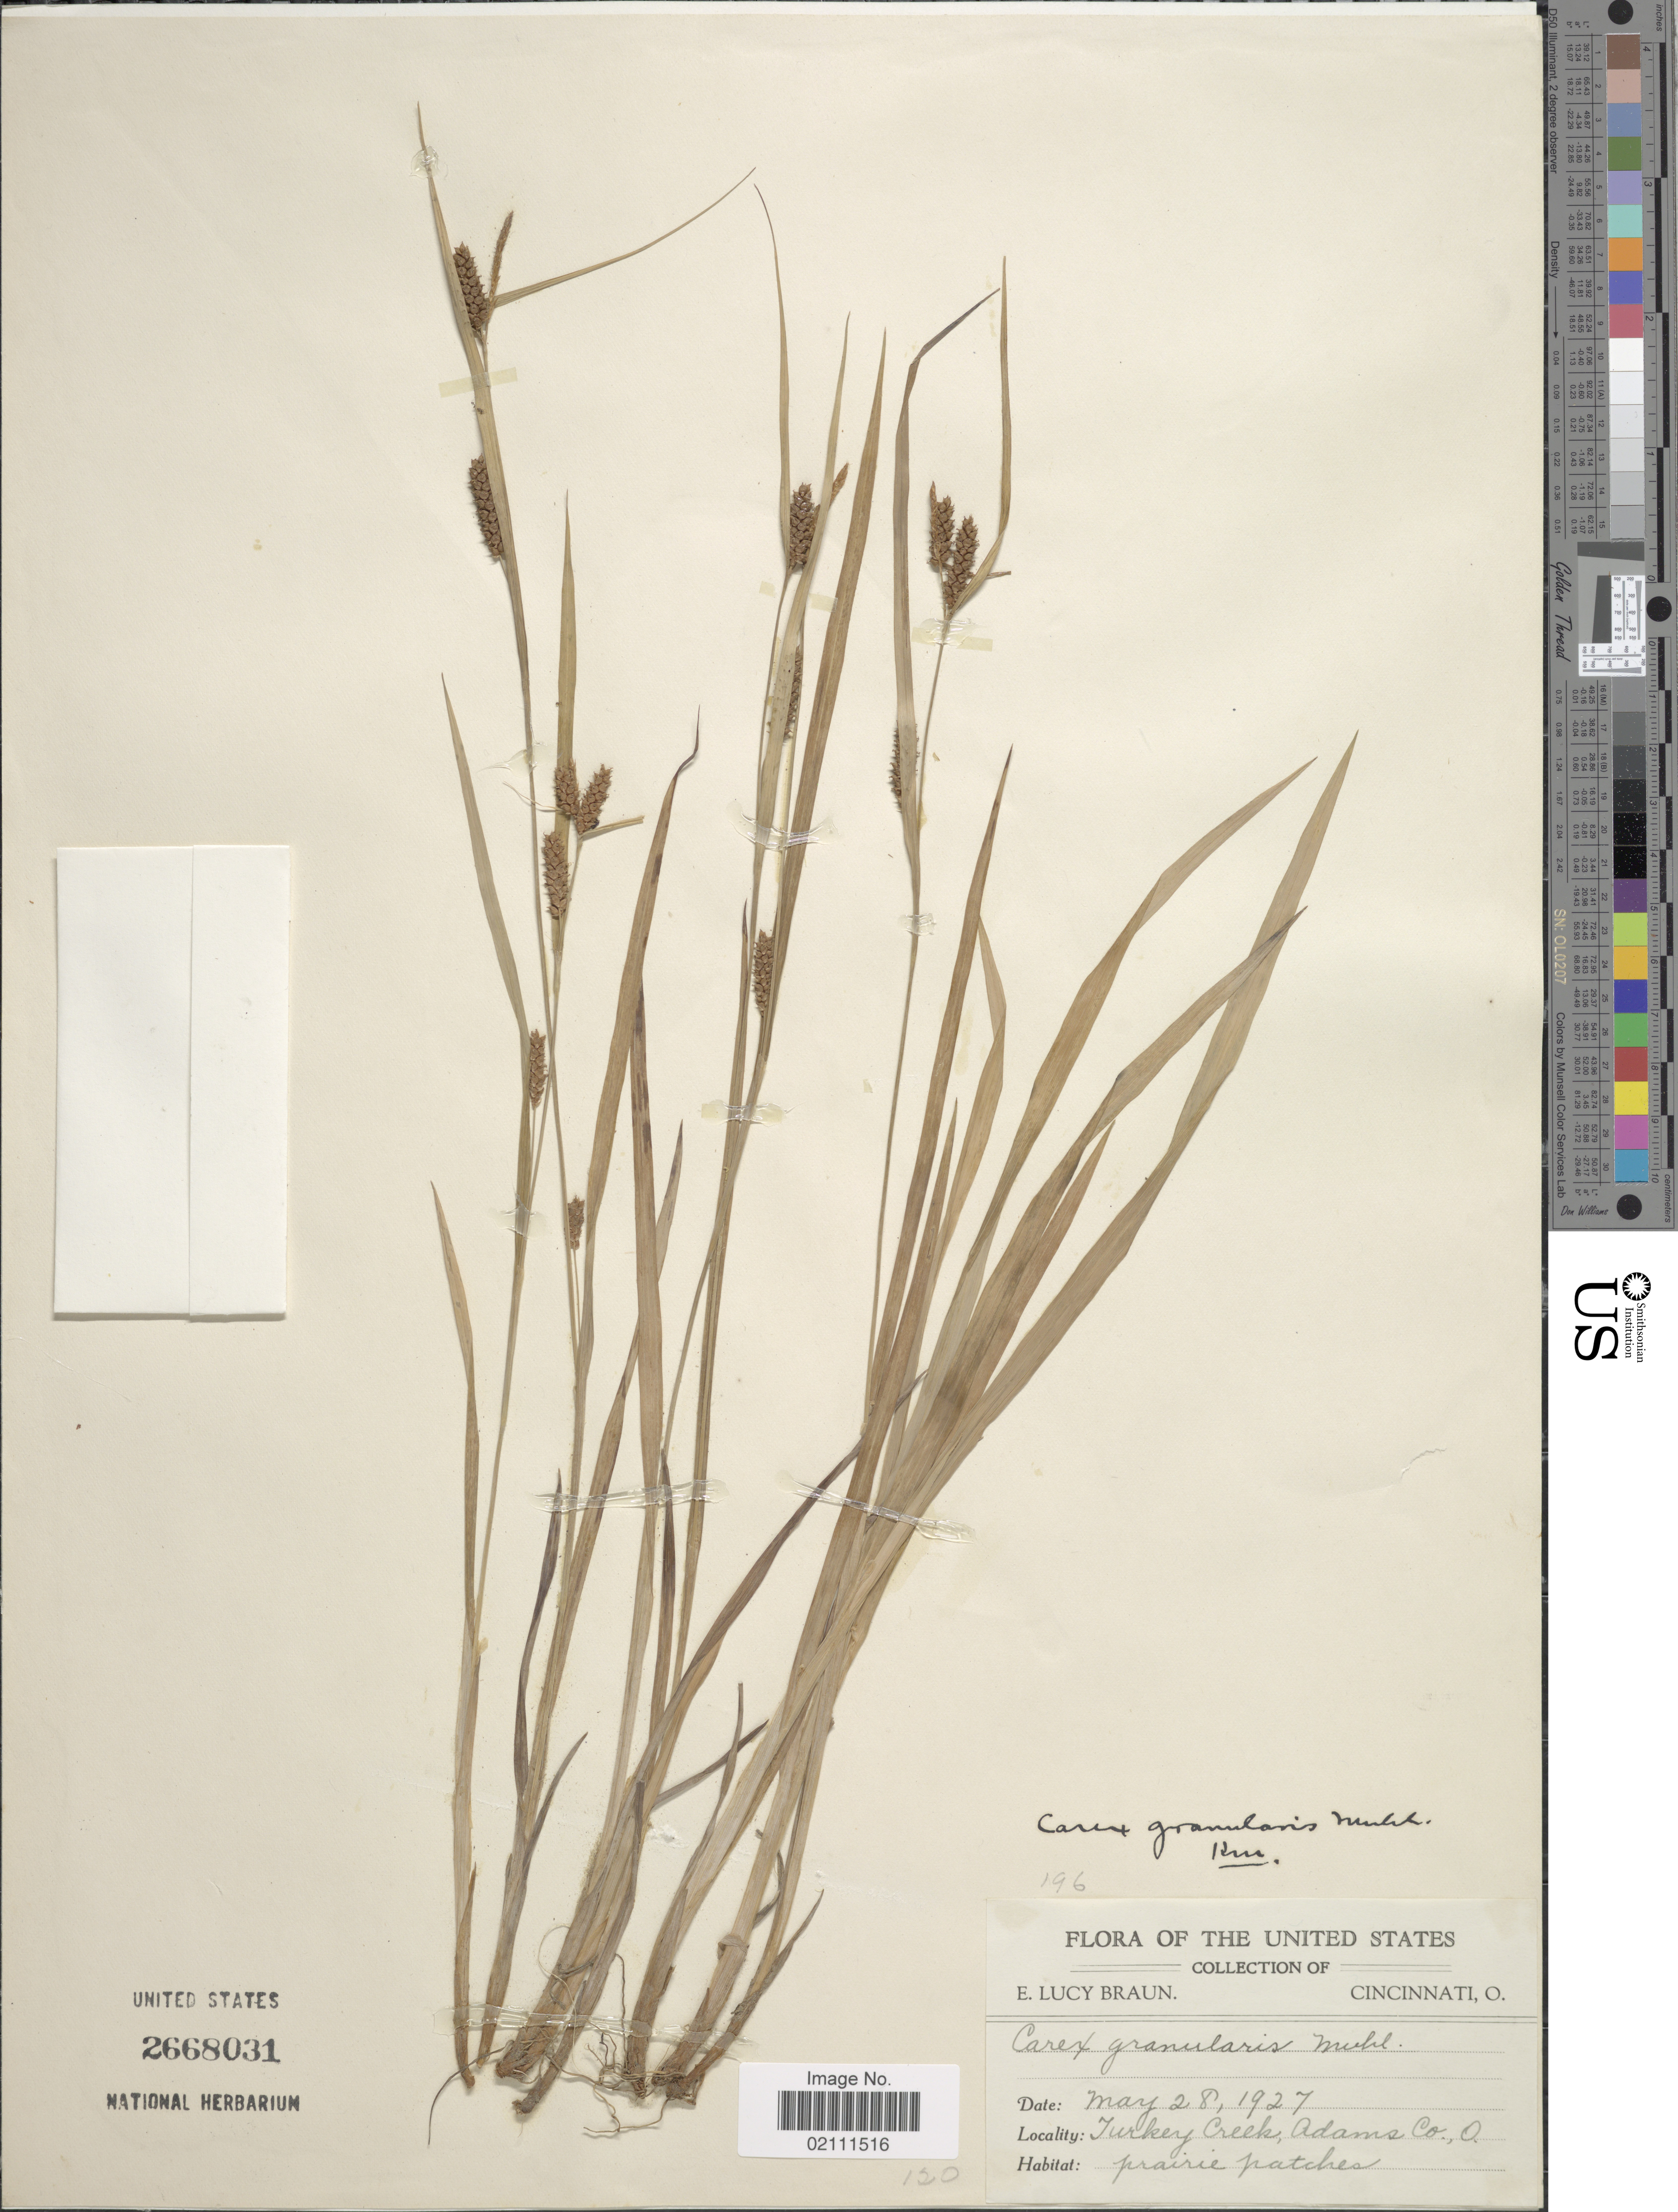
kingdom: Plantae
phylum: Tracheophyta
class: Liliopsida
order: Poales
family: Cyperaceae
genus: Carex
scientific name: Carex granularis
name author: Muhl. ex Willd.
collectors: E. L. Braun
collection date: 1927-05-28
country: United States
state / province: Ohio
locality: Turkey Creek, Adams Co, prairie patches.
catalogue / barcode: US 2668031